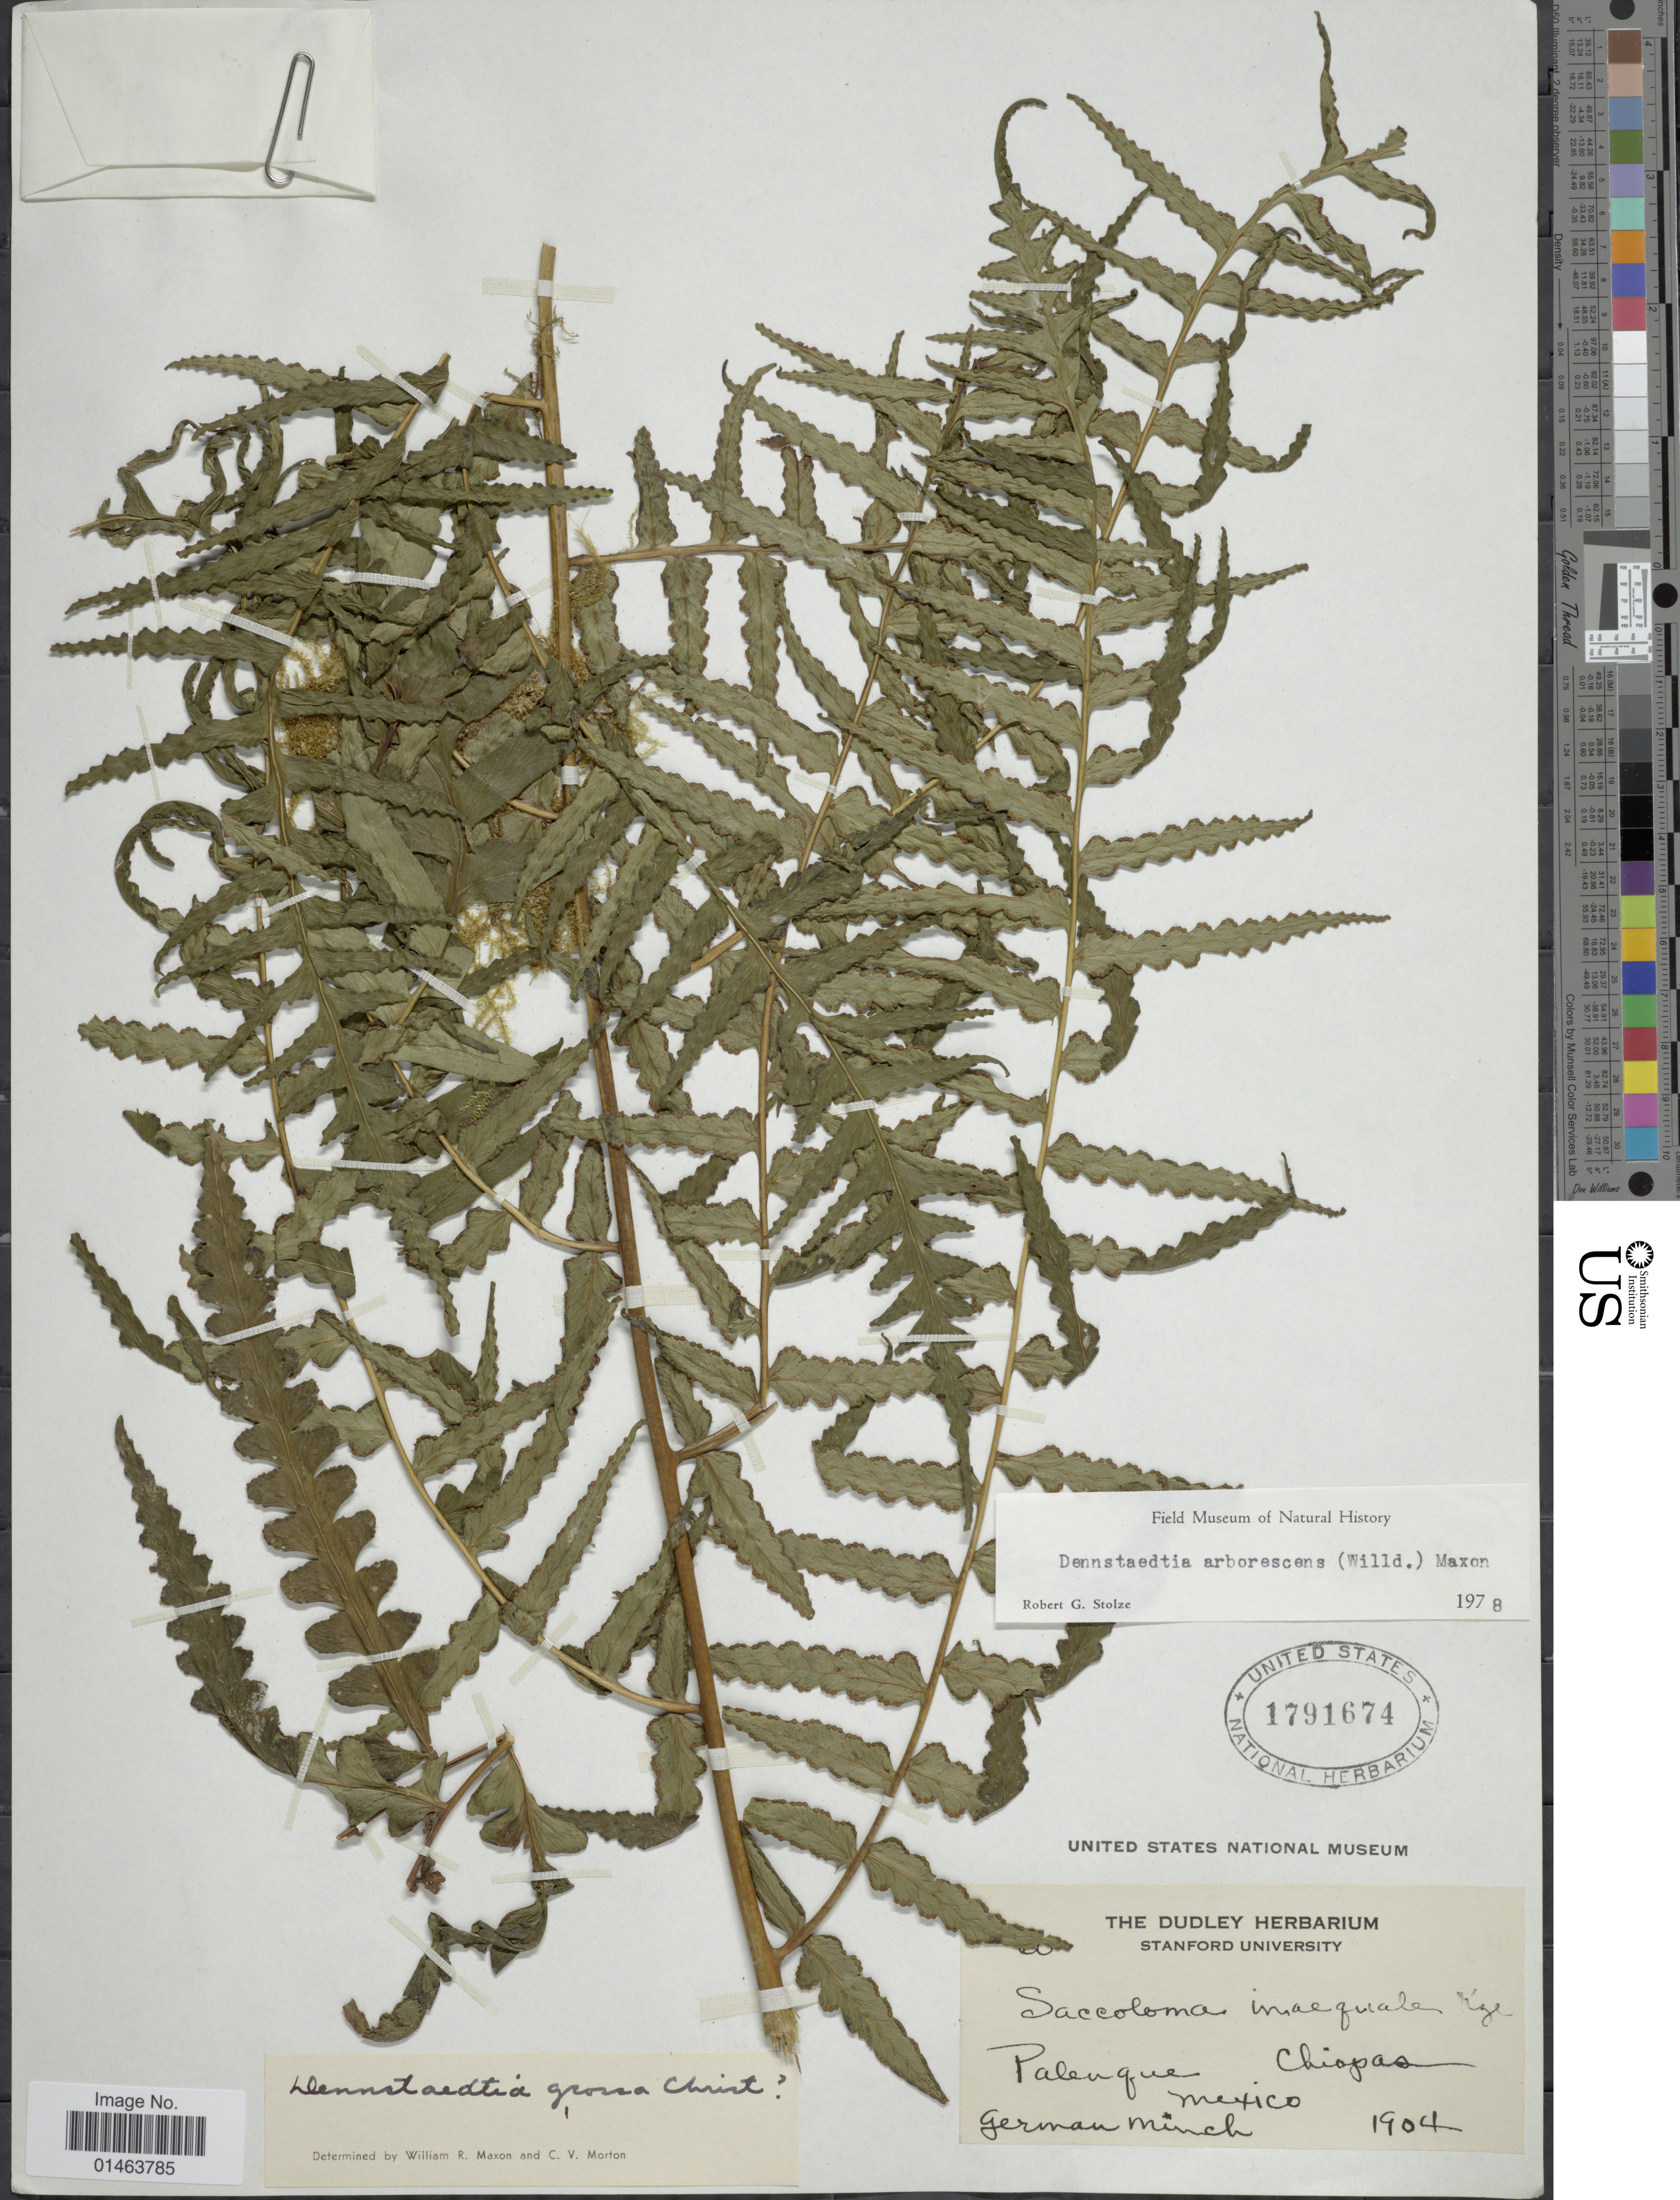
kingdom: Plantae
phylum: Tracheophyta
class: Polypodiopsida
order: Polypodiales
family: Dennstaedtiaceae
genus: Dennstaedtia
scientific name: Dennstaedtia arborescens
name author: (Willd.) Ekman ex Maxon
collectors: R. G. Stolze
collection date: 1904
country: Mexico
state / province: Chiapas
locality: Chiapas.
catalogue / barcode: US 1791674